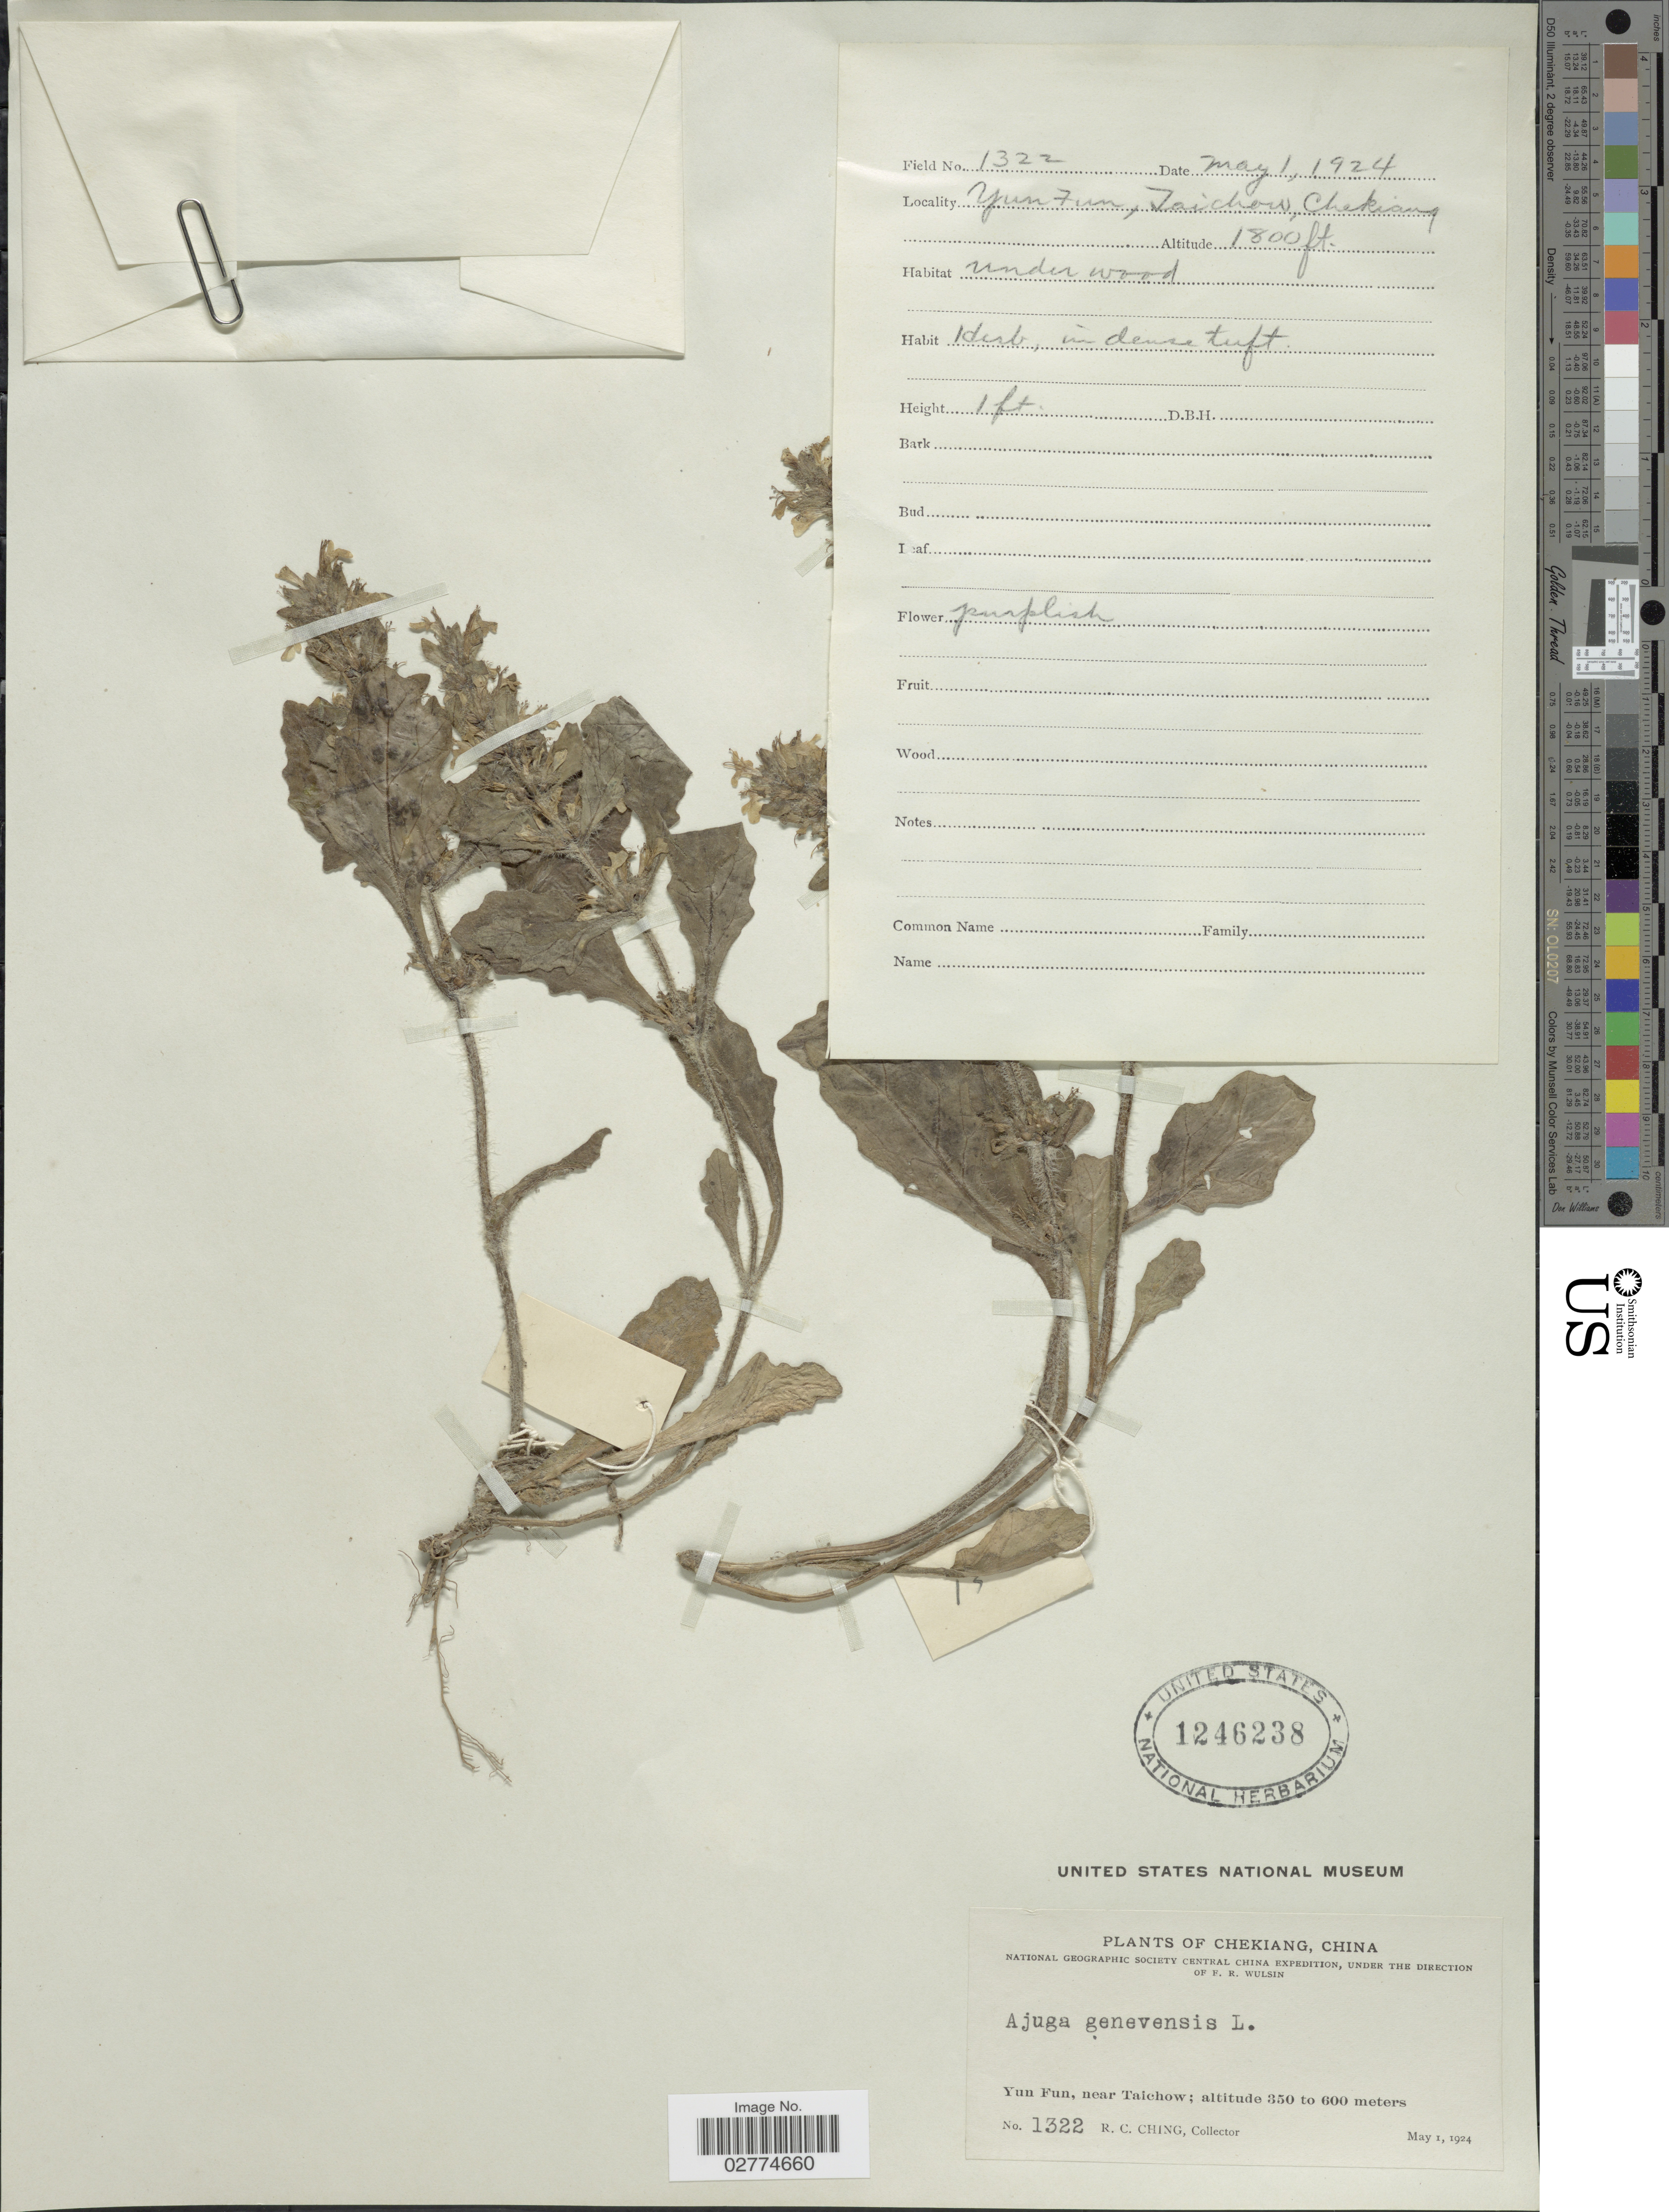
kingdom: Plantae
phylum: Tracheophyta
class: Magnoliopsida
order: Lamiales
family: Lamiaceae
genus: Ajuga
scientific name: Ajuga genevensis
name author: L.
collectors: R. C. Ching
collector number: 1322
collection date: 1924-05-01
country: China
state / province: Zhejiang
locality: Chekiang, Yun Fun, near Taichow.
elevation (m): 549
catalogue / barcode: US 1246238